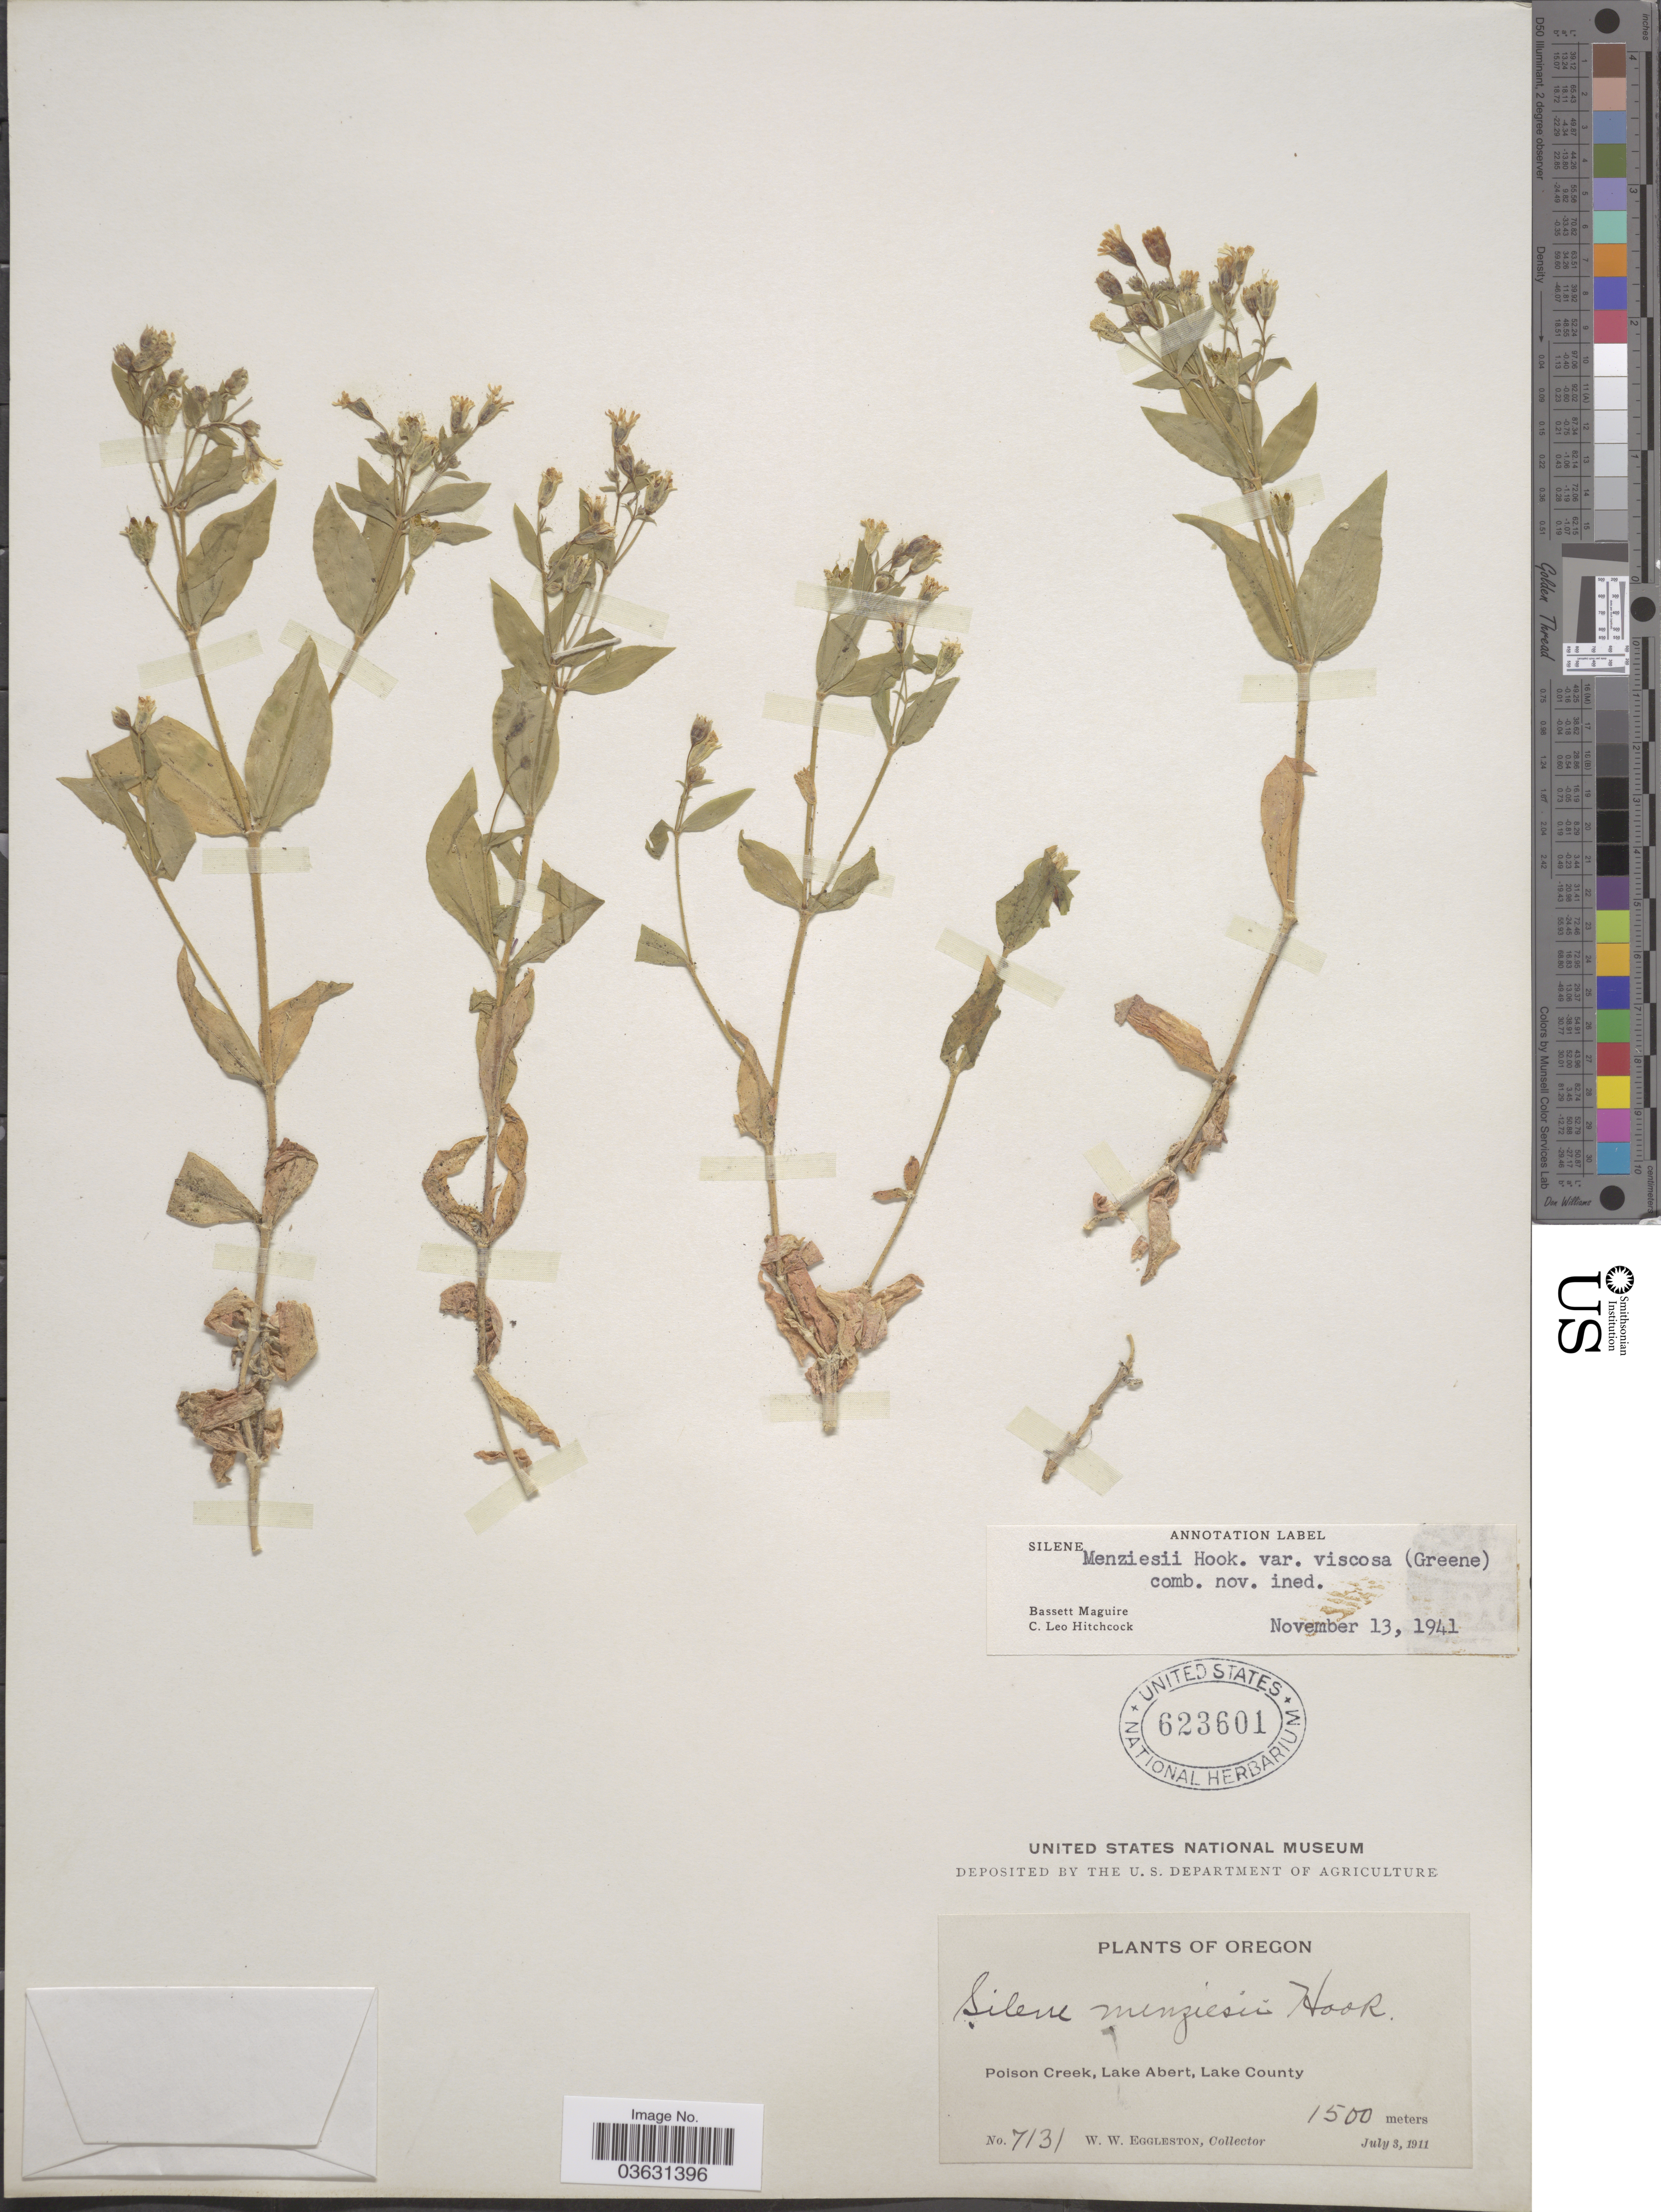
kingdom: Plantae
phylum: Tracheophyta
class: Magnoliopsida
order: Caryophyllales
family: Caryophyllaceae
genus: Silene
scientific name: Silene menziesii var. viscosa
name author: (Greene) C.L. Hitchc. & Maguire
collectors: W. W. Eggleston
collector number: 7131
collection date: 1911-07-03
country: United States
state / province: Oregon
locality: Poison Creek, Lake Albert, Lake County.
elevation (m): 1500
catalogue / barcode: US 623601